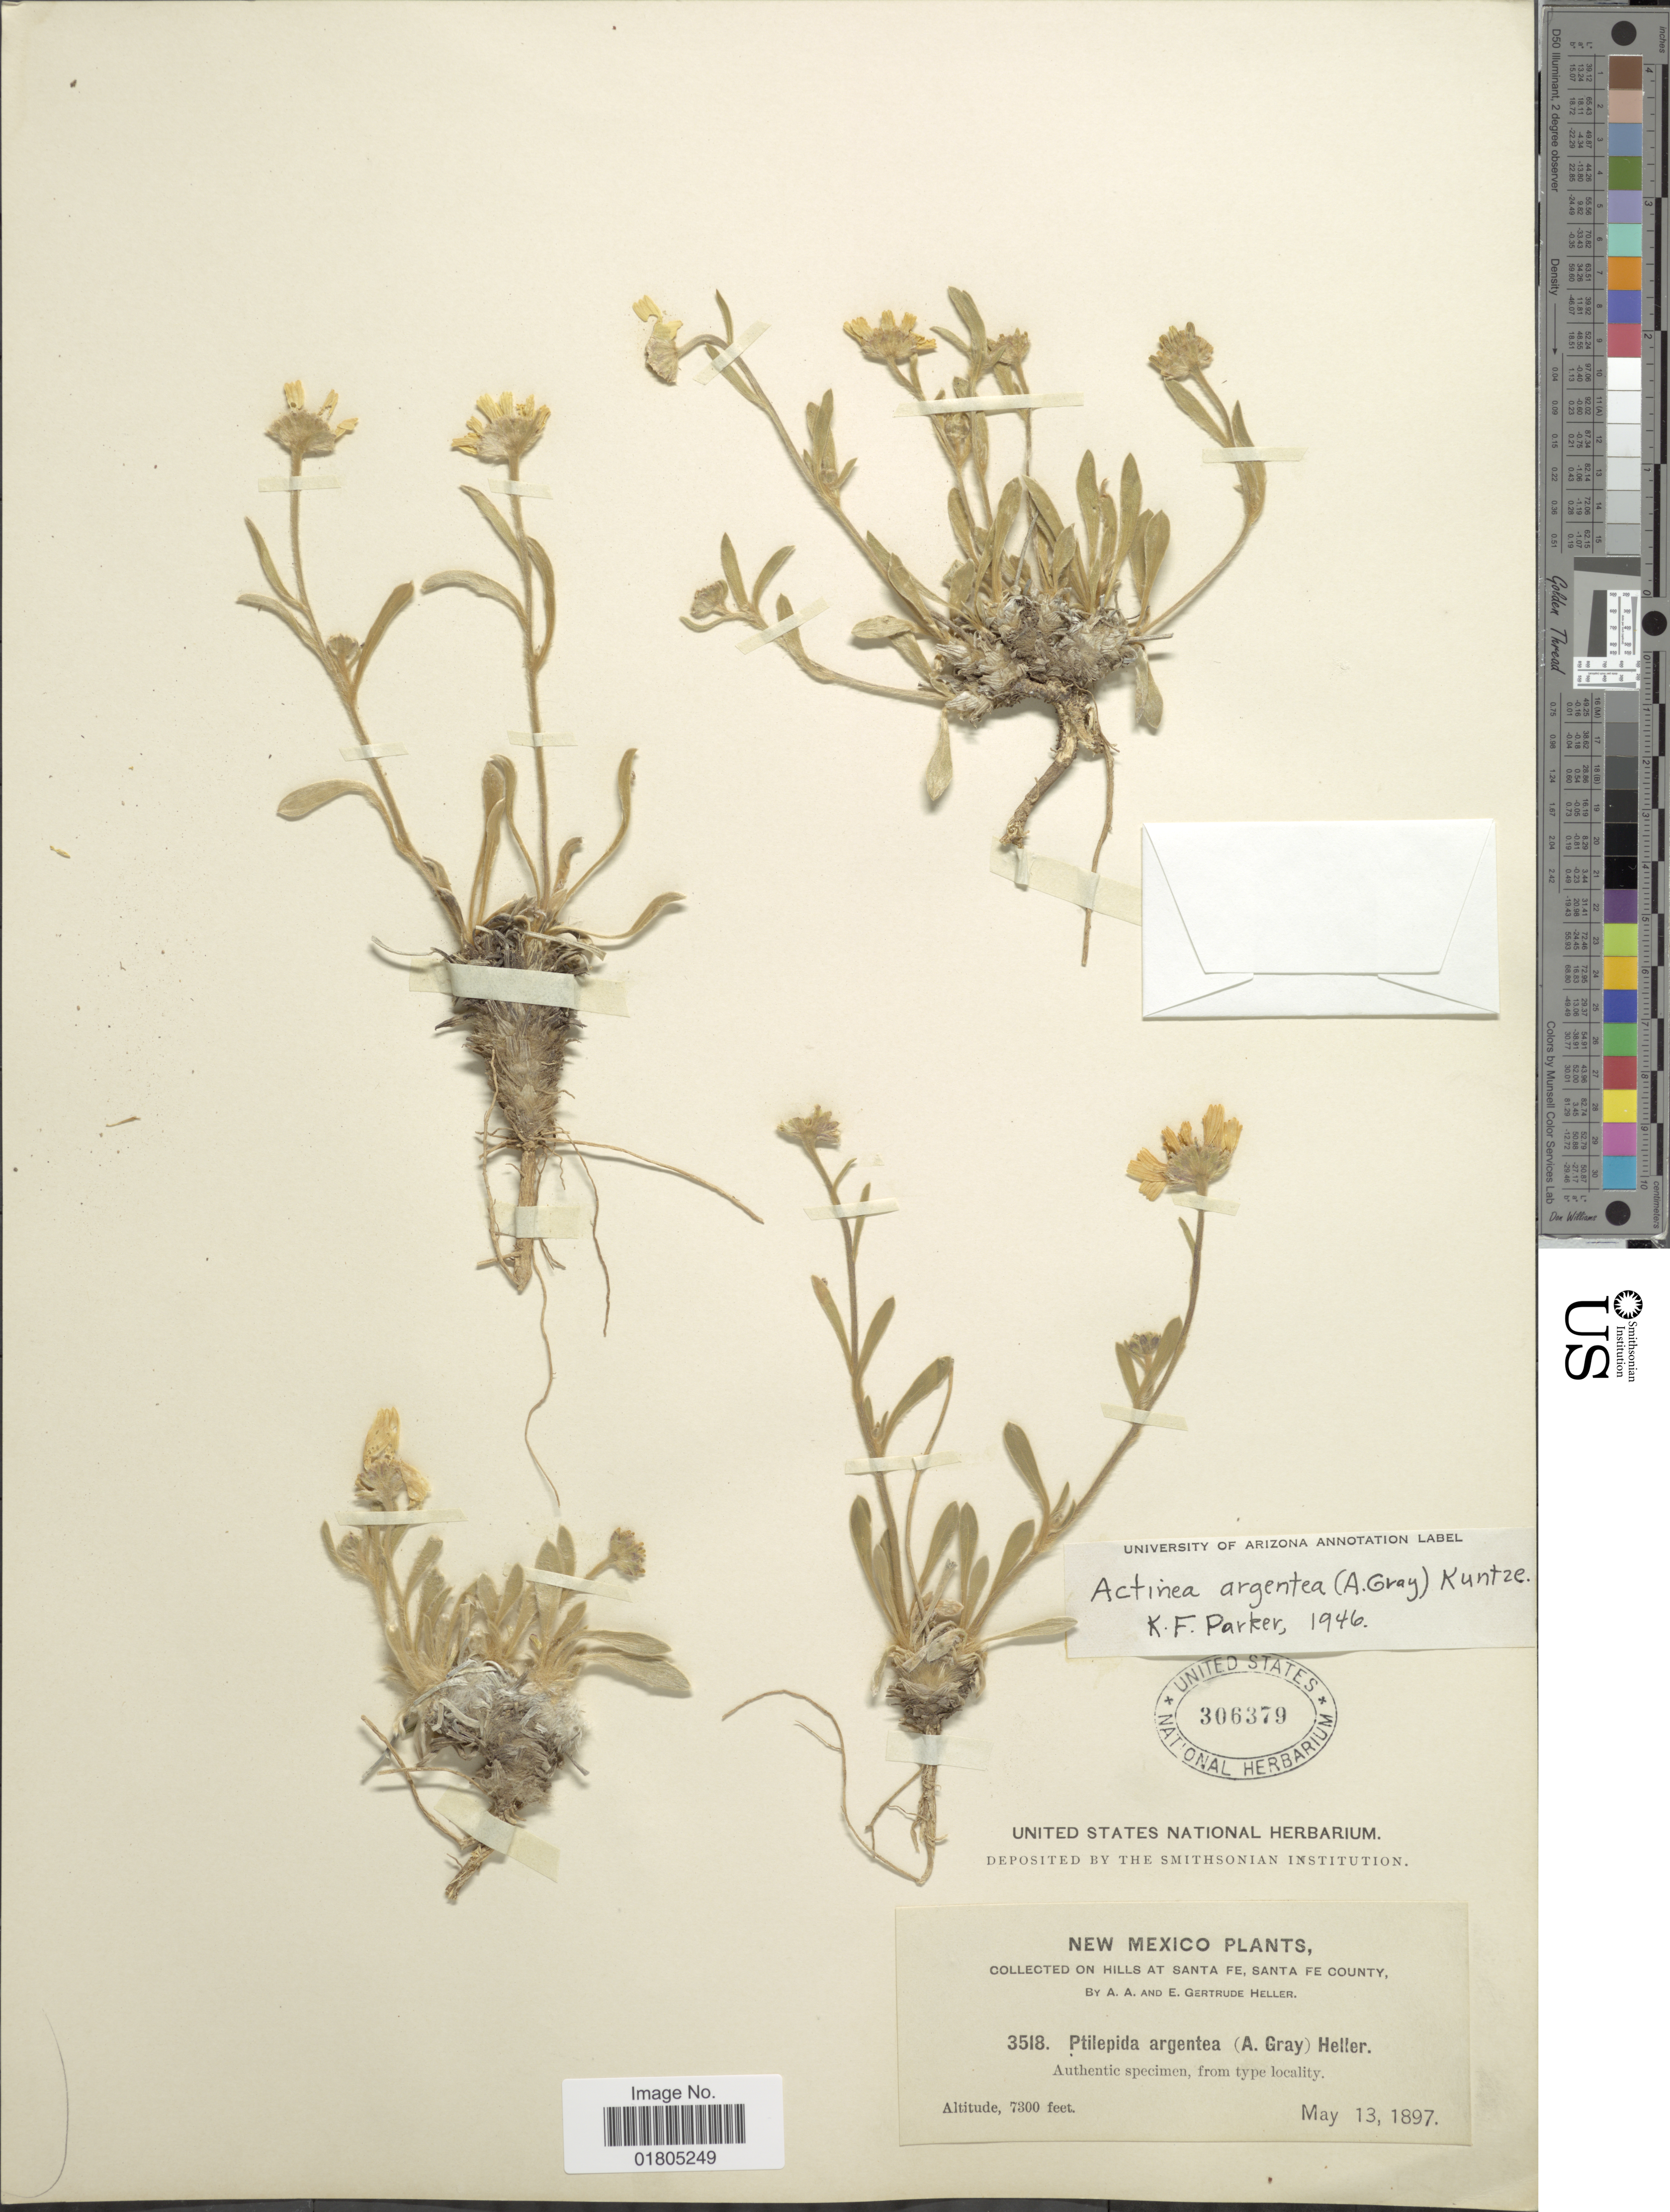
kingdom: Plantae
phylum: Tracheophyta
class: Magnoliopsida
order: Asterales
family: Asteraceae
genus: Actinea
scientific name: Actinea argentea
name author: (A. Gray) Kuntze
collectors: A. A. Heller & E. G. Heller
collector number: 3518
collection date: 1897-05-13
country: United States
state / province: New Mexico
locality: In Hills at Santa Fe, Santa Fe County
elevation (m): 2225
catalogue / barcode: US 306379